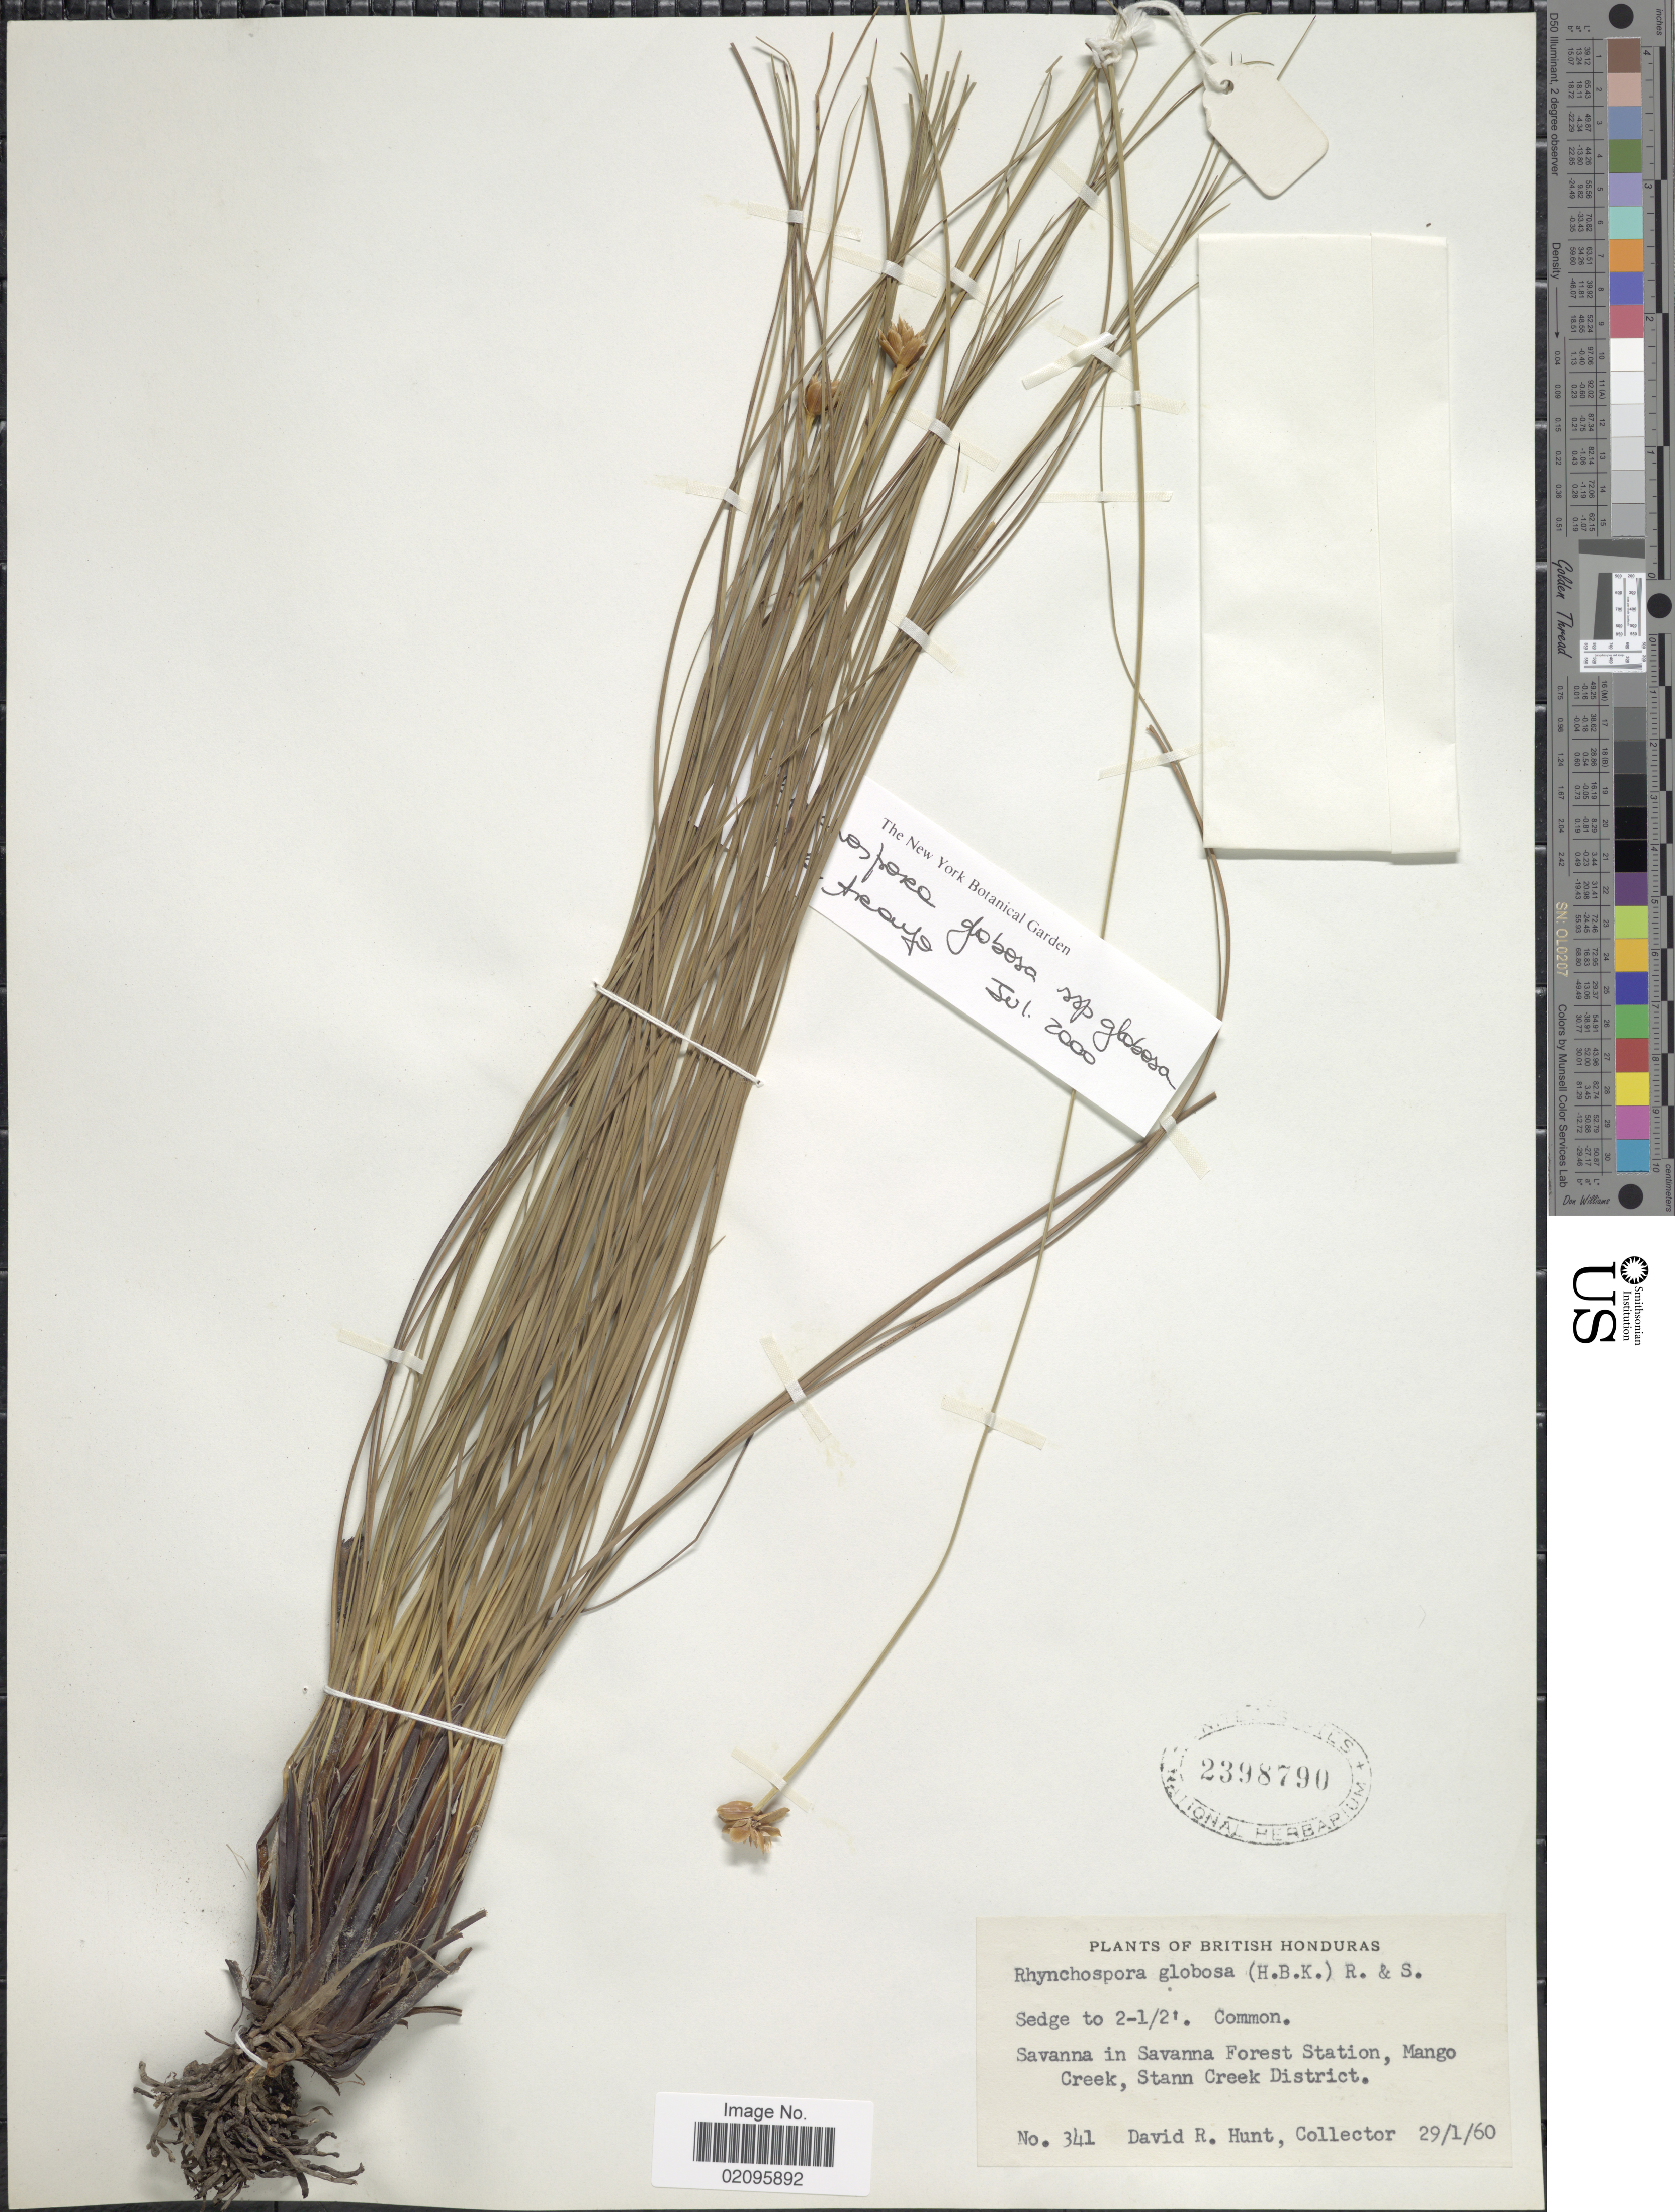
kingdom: Plantae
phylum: Tracheophyta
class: Liliopsida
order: Poales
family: Cyperaceae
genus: Rhynchospora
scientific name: Rhynchospora globosa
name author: (Kunth) Roem. & Schult.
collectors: D. R. Hunt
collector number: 341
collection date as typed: Transcribed d/m/y: 29/1/60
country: Belize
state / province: Stann Creek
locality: Savanna in Savanna Forest Station, Mango Creek, British Honduras.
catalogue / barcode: US 2398790